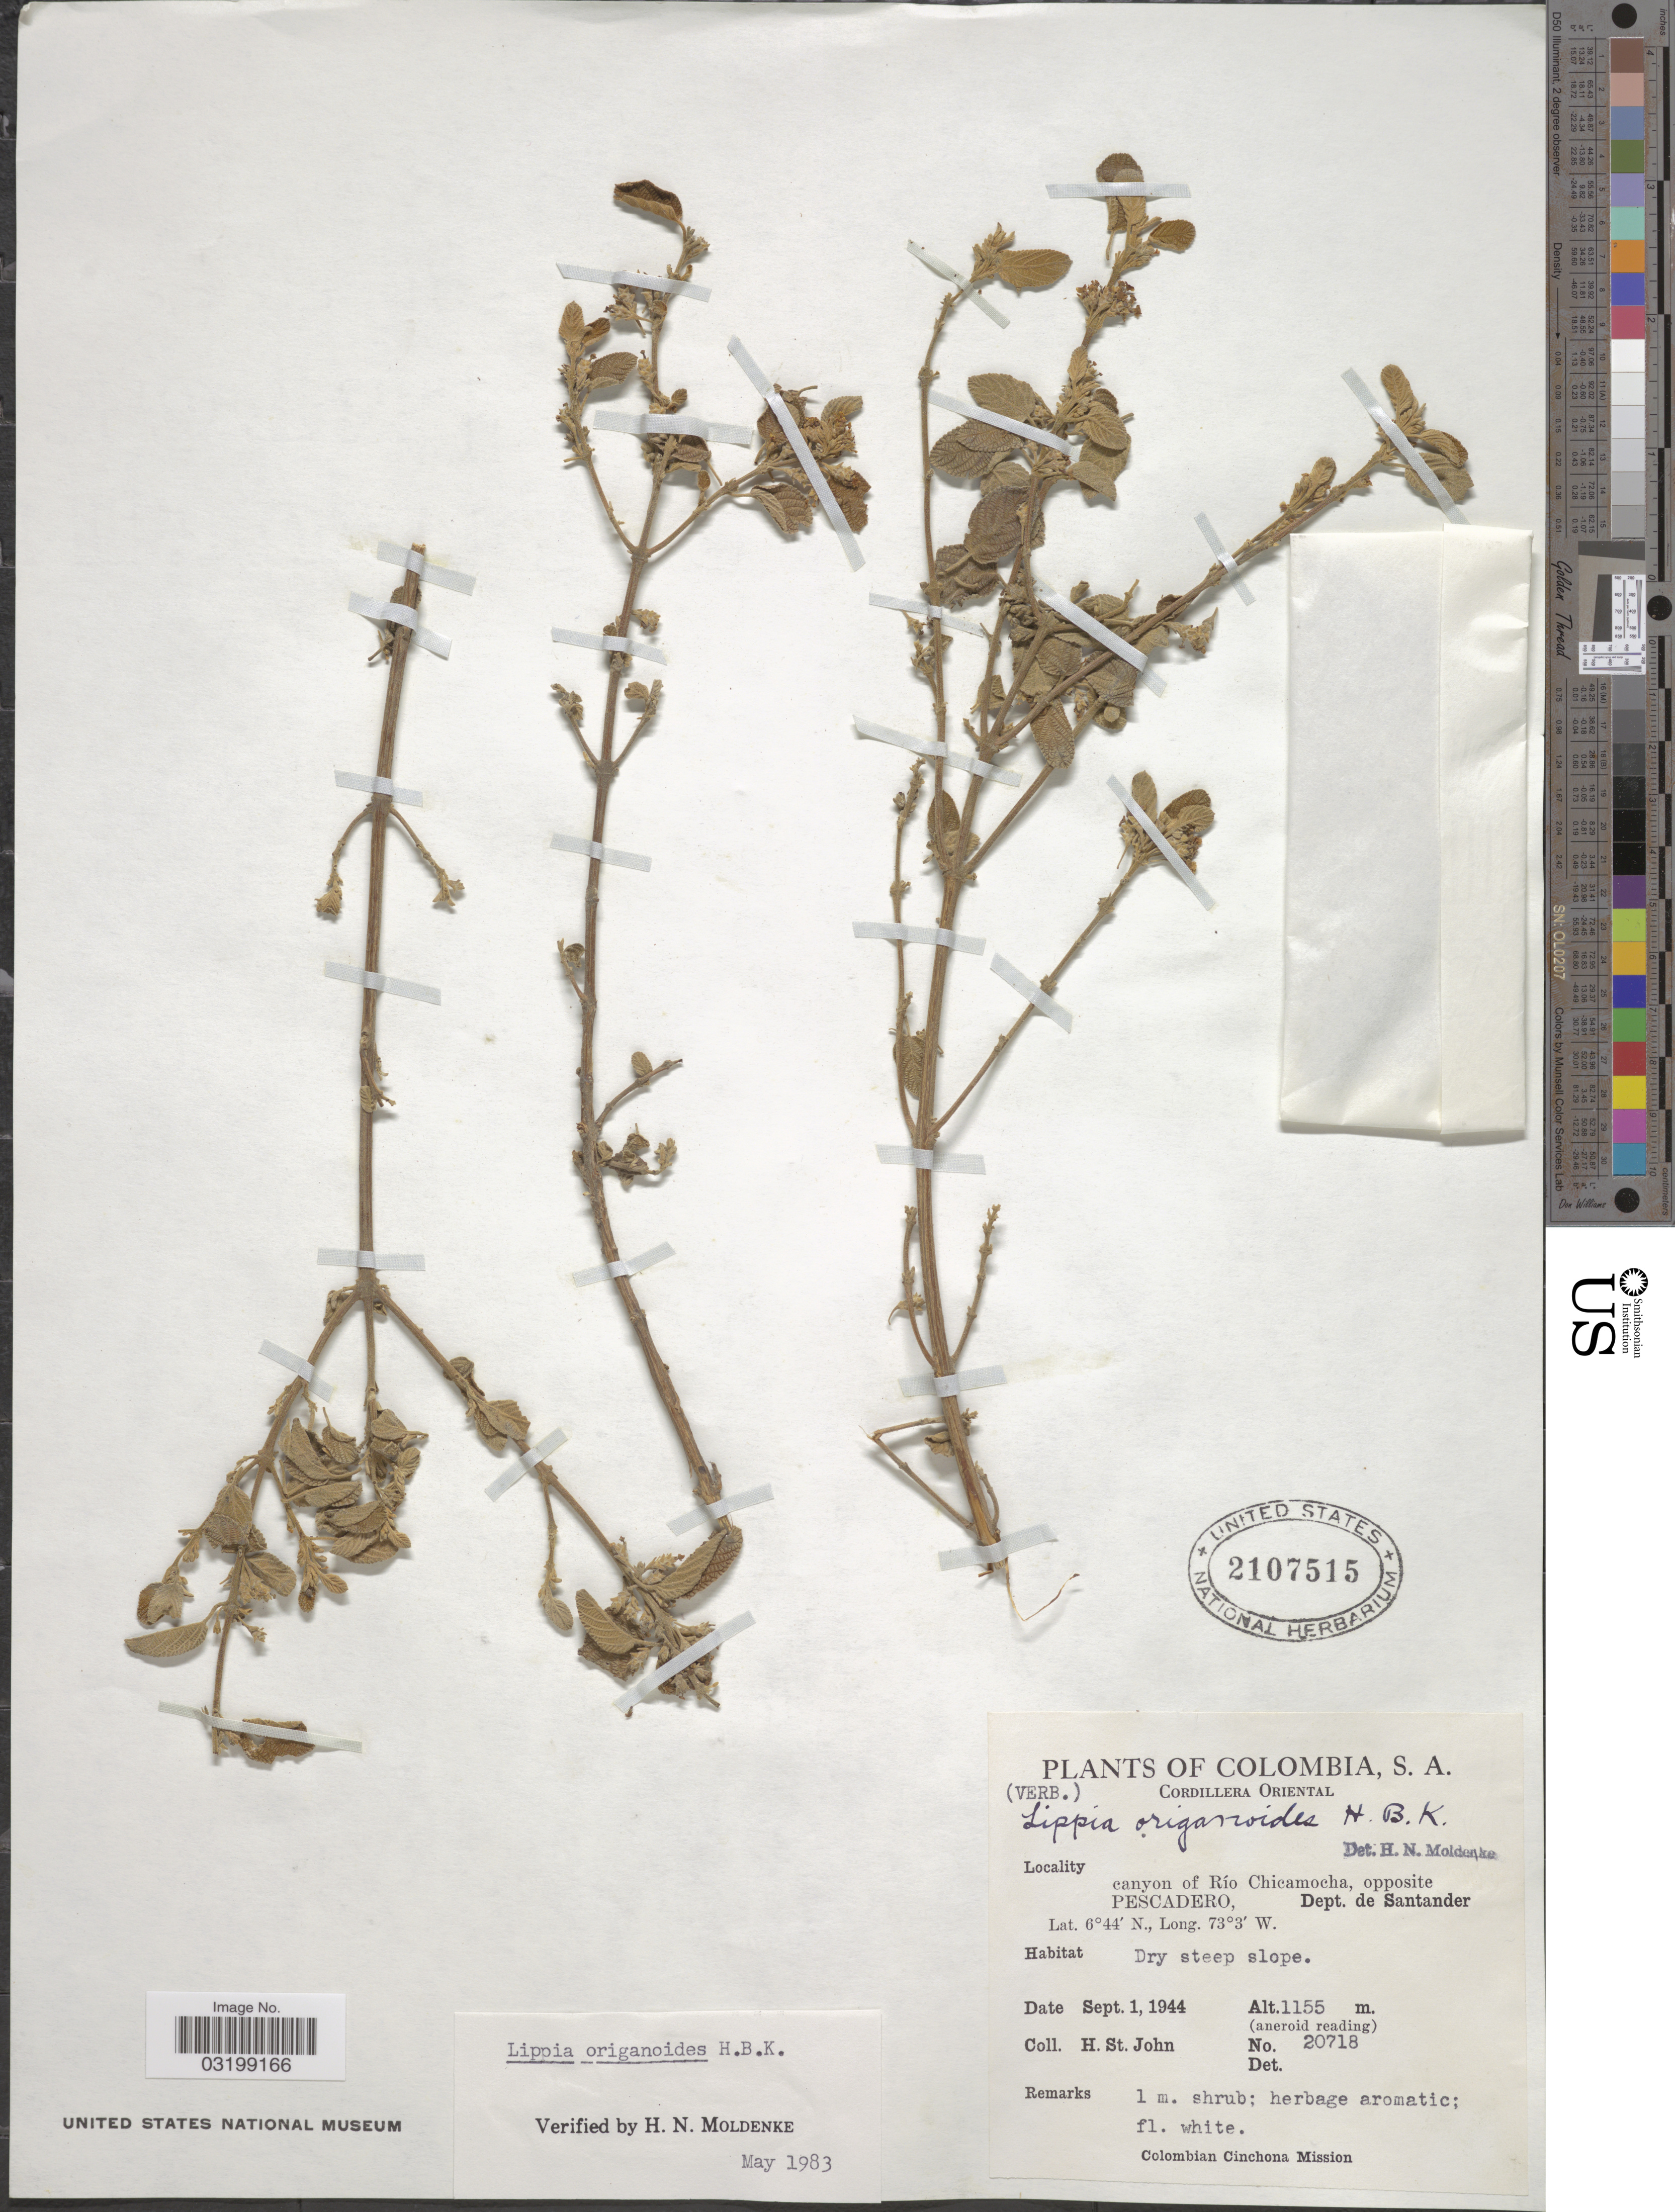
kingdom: Plantae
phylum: Tracheophyta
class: Magnoliopsida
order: Lamiales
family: Verbenaceae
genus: Lippia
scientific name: Lippia origanoides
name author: Kunth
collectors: H. St. John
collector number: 20718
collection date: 1944-09-01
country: Colombia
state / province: Santander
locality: Codrillera Oriental. Canyon of Río Chicamocha, opposite Pescadero, Dept. de Santander.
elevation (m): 1155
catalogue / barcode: US 2107515